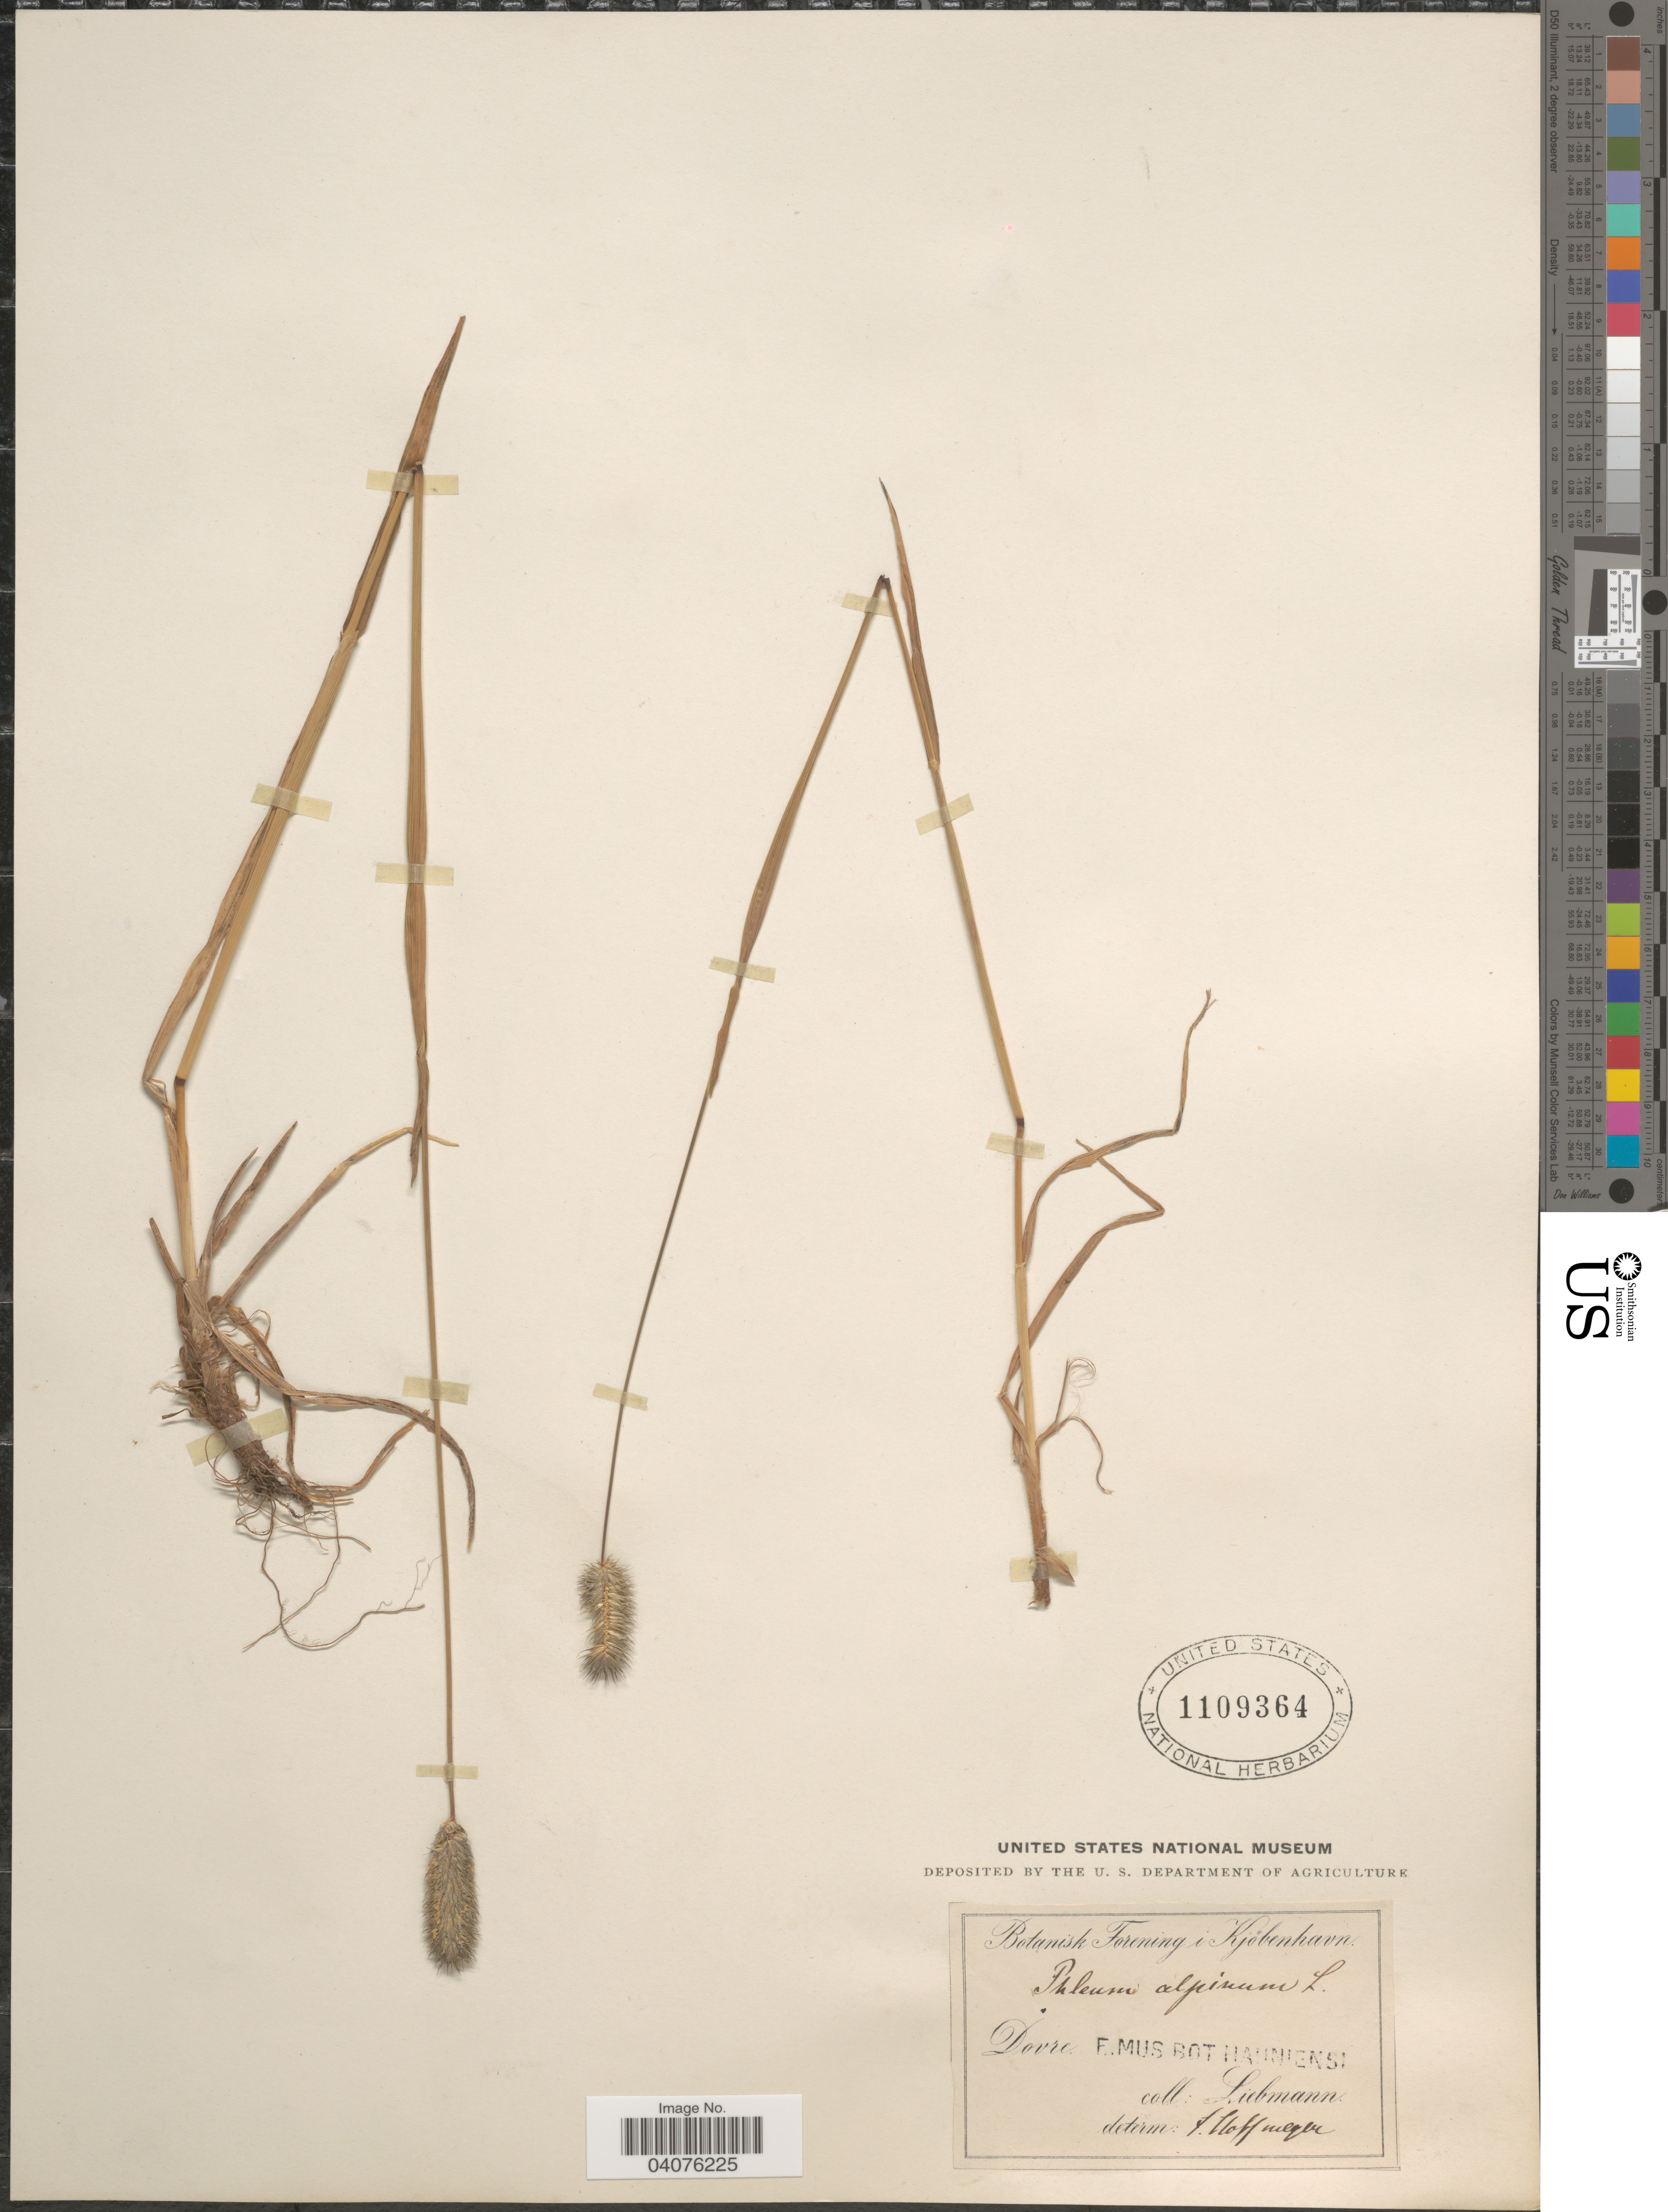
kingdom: Plantae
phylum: Tracheophyta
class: Liliopsida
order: Poales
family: Poaceae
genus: Phleum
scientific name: Phleum alpinum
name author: L.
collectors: Liebmann, --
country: Norway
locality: Dovre.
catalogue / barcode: US 1109364